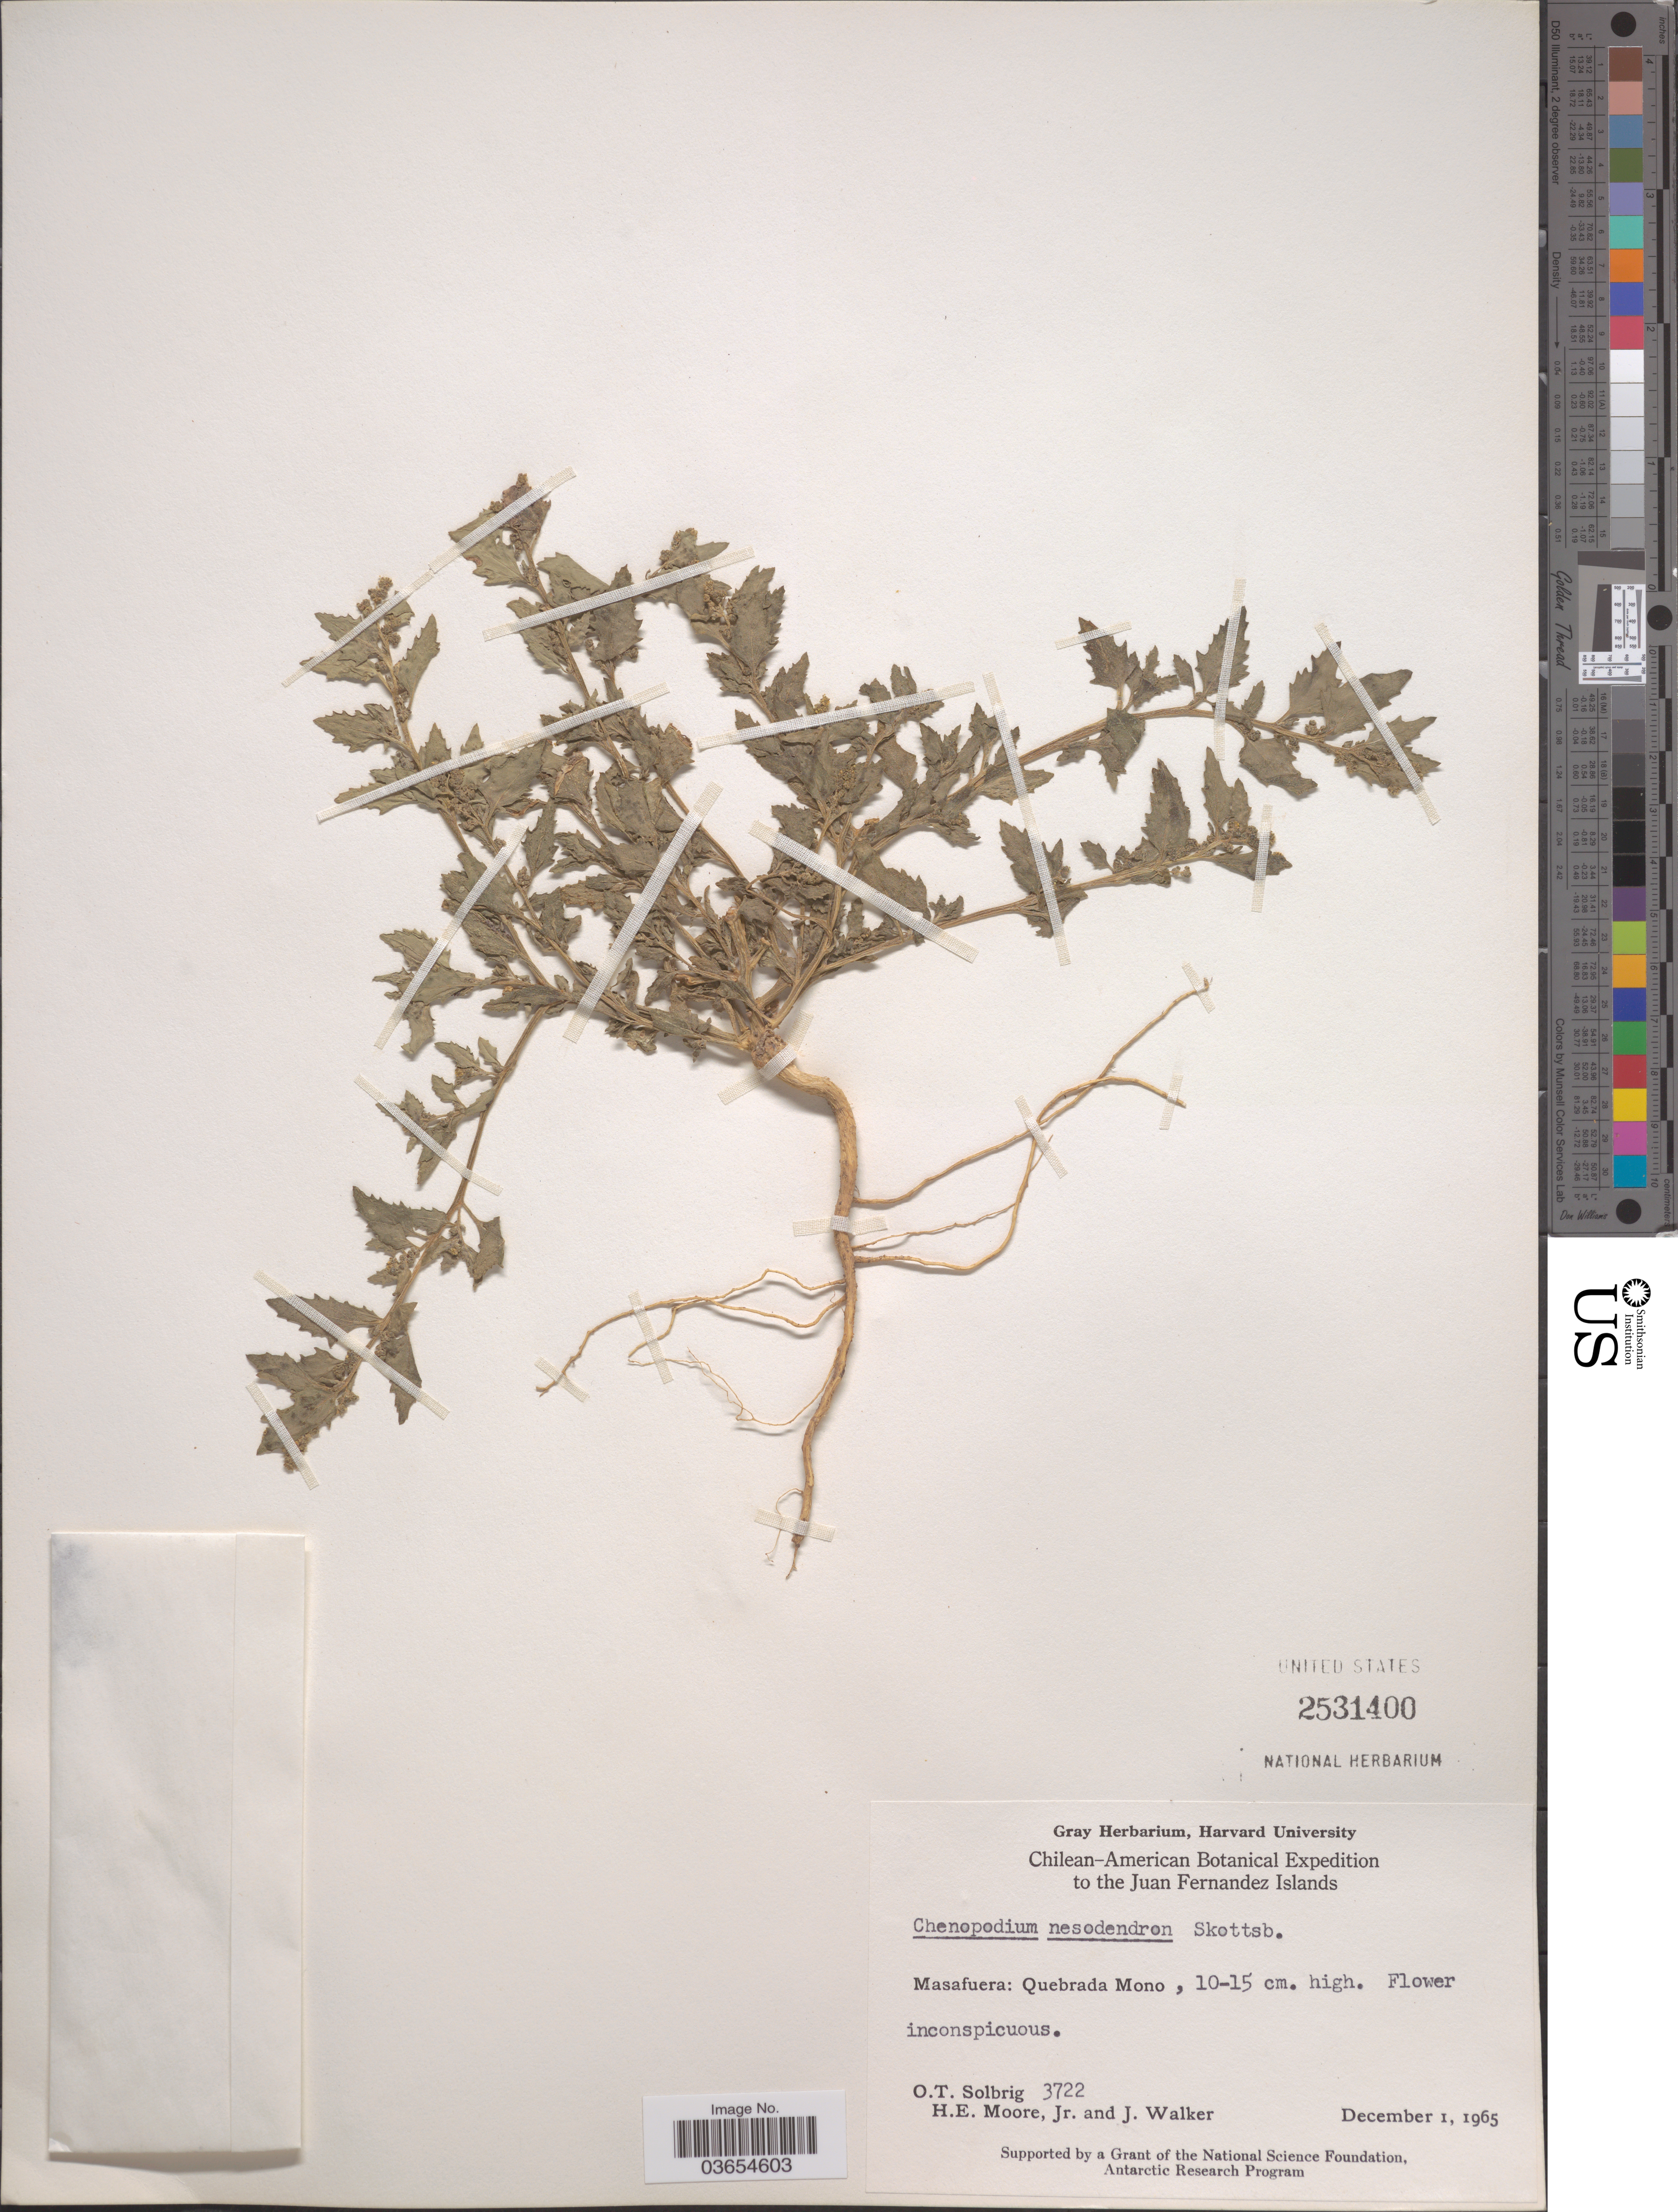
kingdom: Plantae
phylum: Tracheophyta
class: Magnoliopsida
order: Caryophyllales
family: Amaranthaceae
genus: Chenopodium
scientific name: Chenopodium nesodendron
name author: Skottsb.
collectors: O. T. Solbrig, H. Moore & J. Walker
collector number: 3722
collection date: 1965-12-01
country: Chile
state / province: Valparaíso (V)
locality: Chilean-American to the Juan Fernandez Islands. Masafuera: Quebrada Mono.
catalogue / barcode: US 2531400